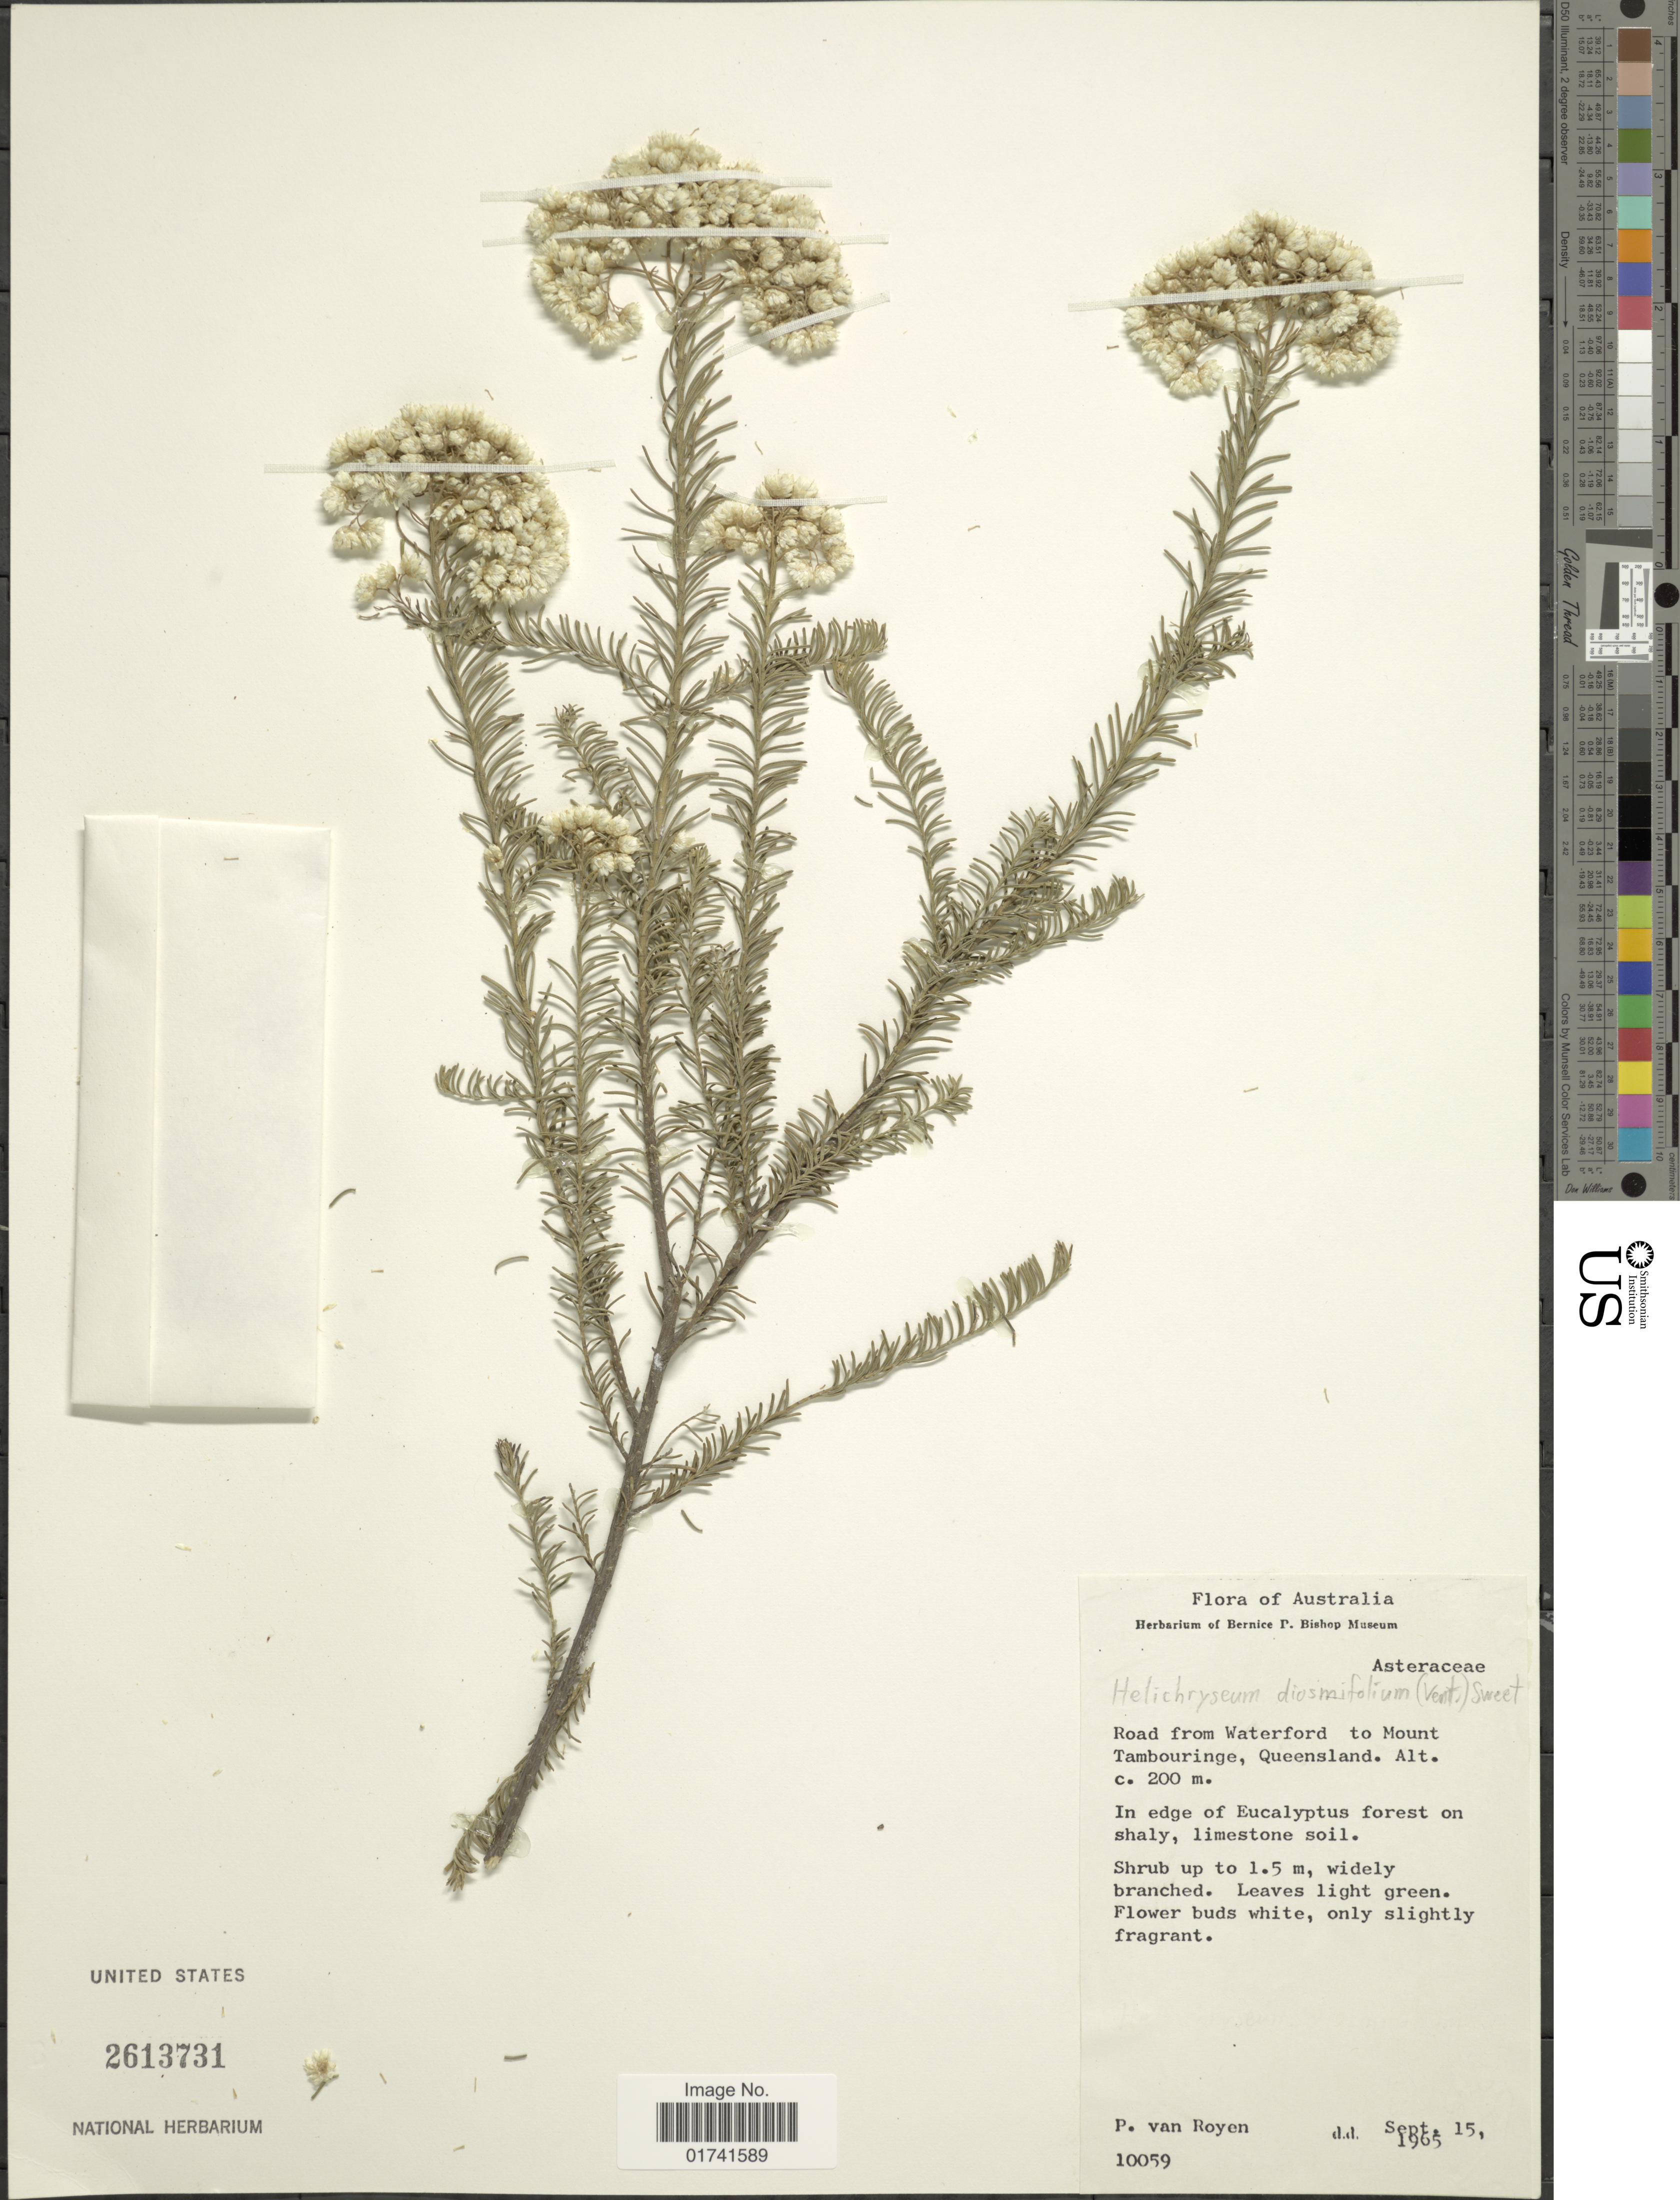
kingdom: Plantae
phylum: Tracheophyta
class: Magnoliopsida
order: Asterales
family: Asteraceae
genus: Ozothamnus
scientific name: Ozothamnus diosmifolius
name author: (Vent.) DC.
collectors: P. van Royen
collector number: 10059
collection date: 1965-09-15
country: Australia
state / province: Queensland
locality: Road from Waterford to Mount Tambouringe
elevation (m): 200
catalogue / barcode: US 2613731